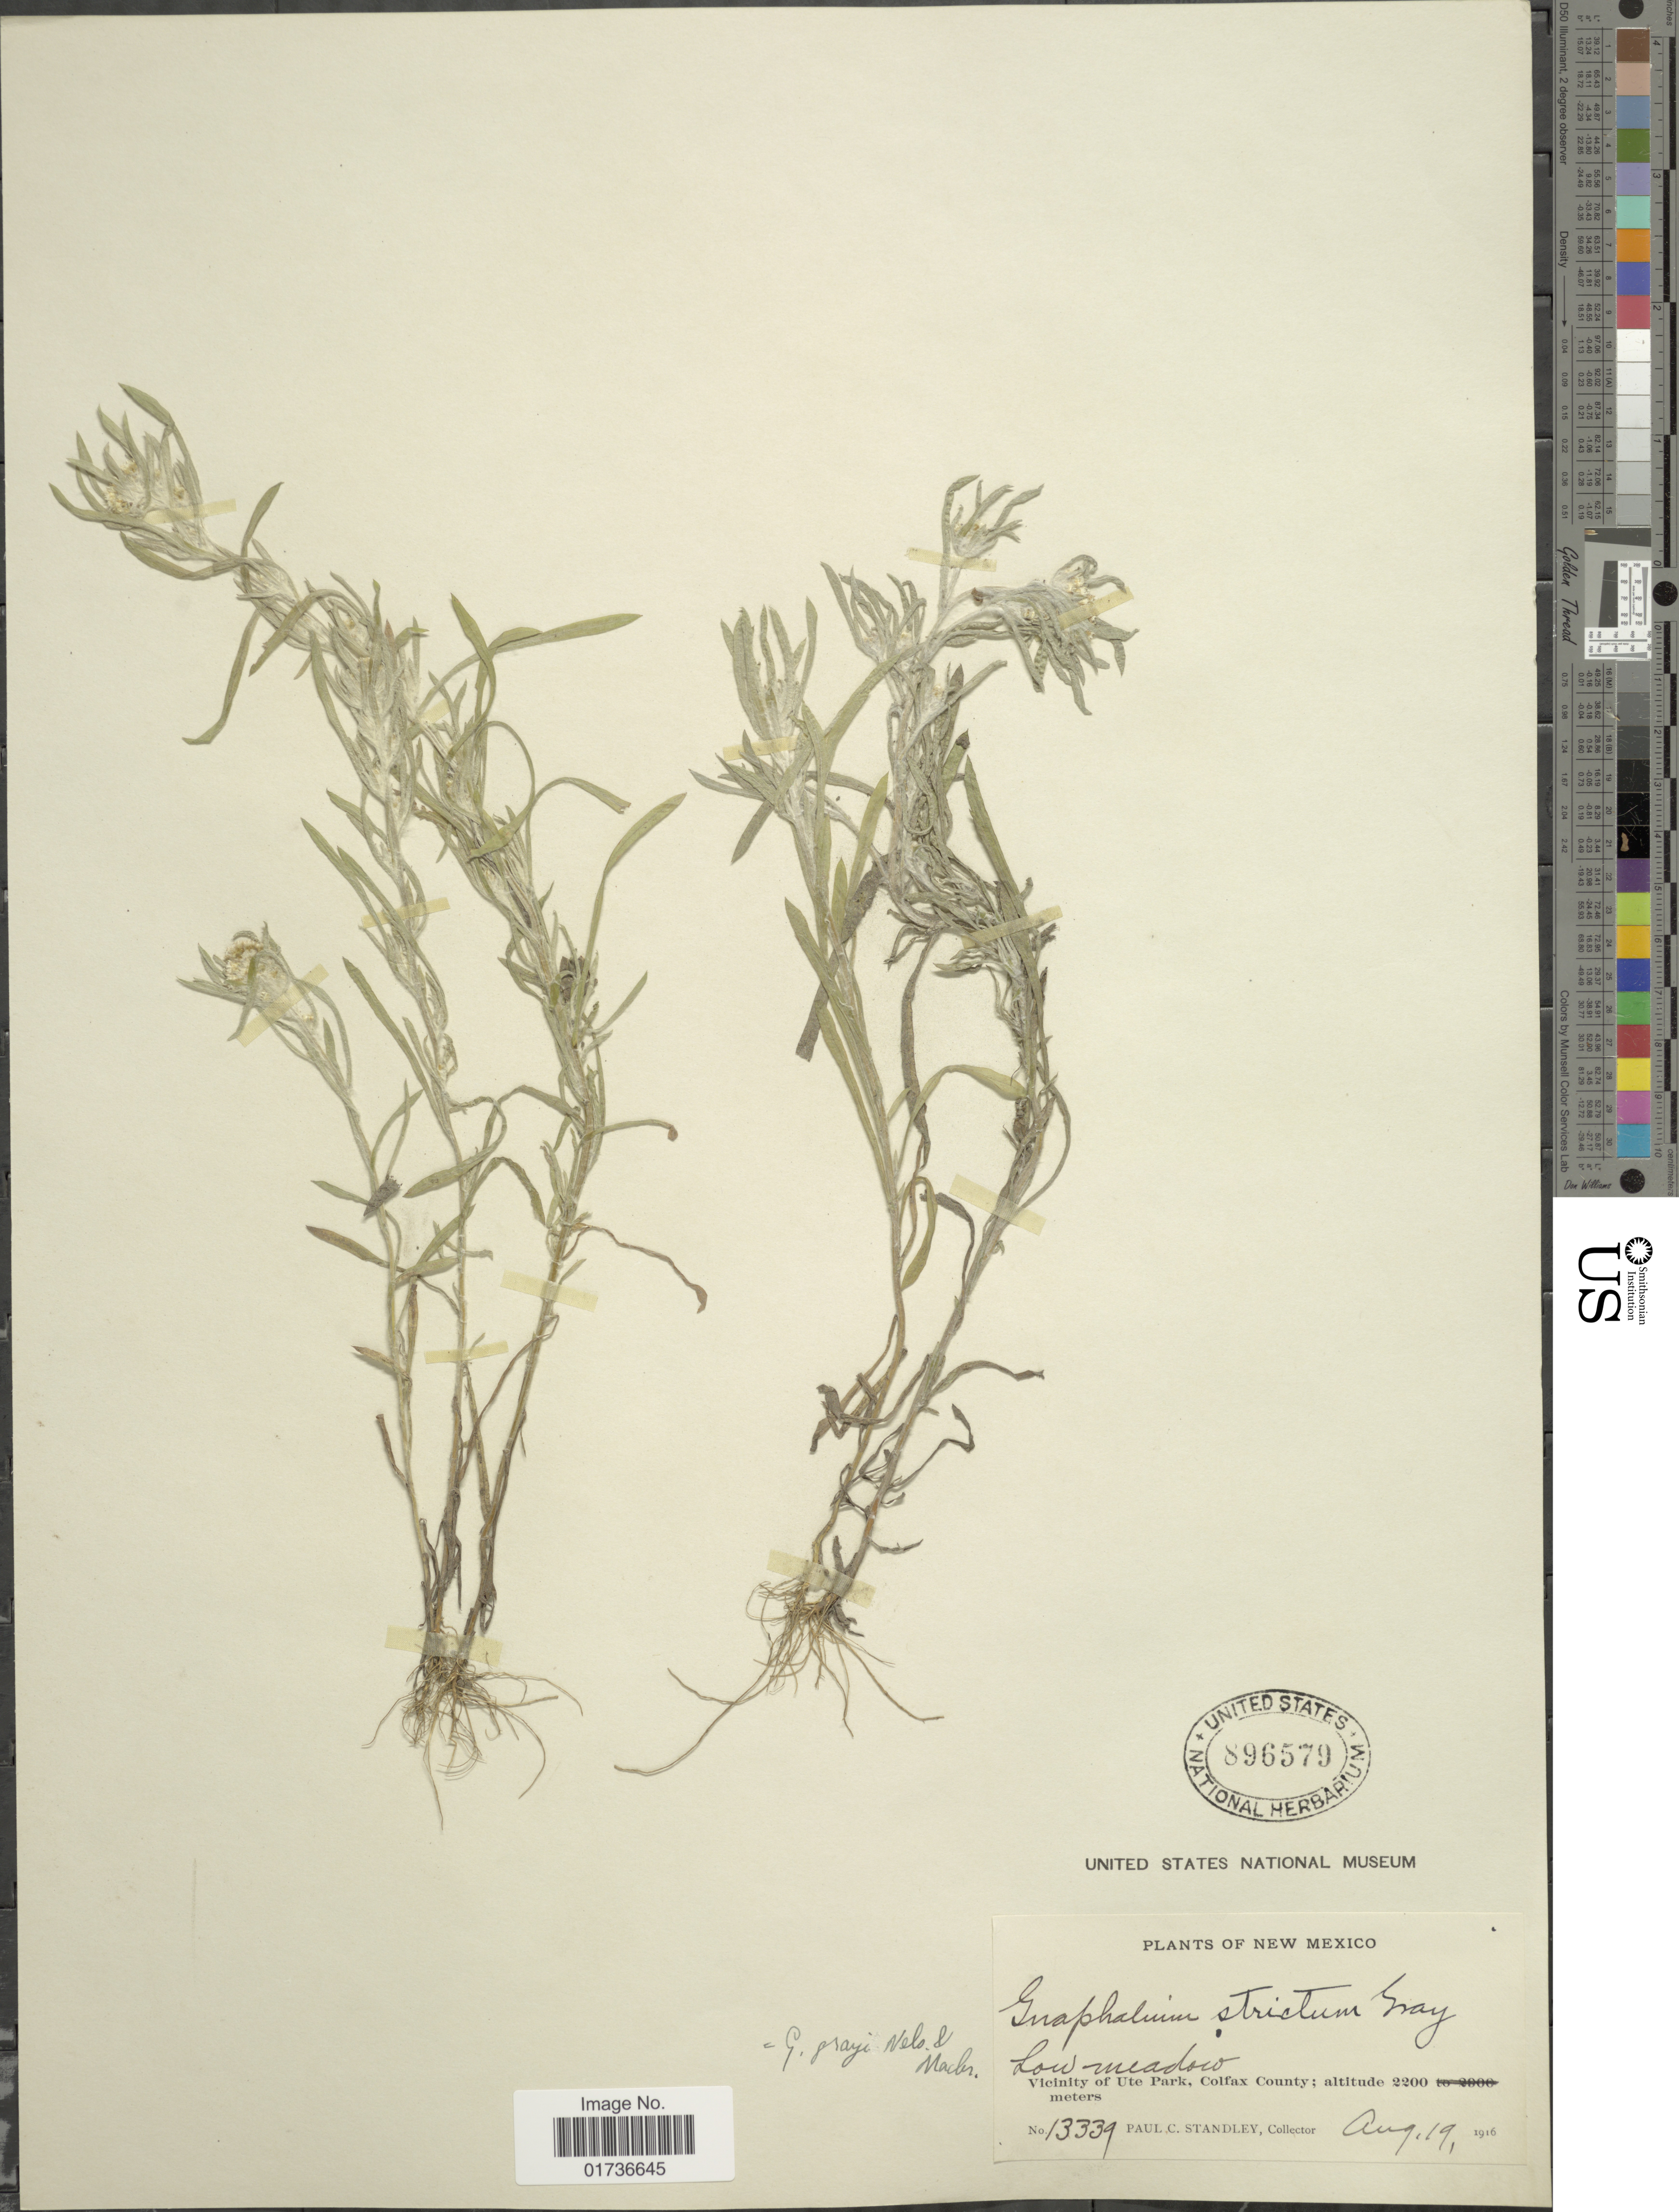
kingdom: Plantae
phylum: Tracheophyta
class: Magnoliopsida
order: Asterales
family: Asteraceae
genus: Gnaphalium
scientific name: Gnaphalium grayi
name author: A. Nelson & J.F. Macbr.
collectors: P. C. Standley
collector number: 13339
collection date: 1916-08-19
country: United States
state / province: New Mexico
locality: Low meadow, Vicinity of Ute Park, Colfax County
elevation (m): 2200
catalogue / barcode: US 896579